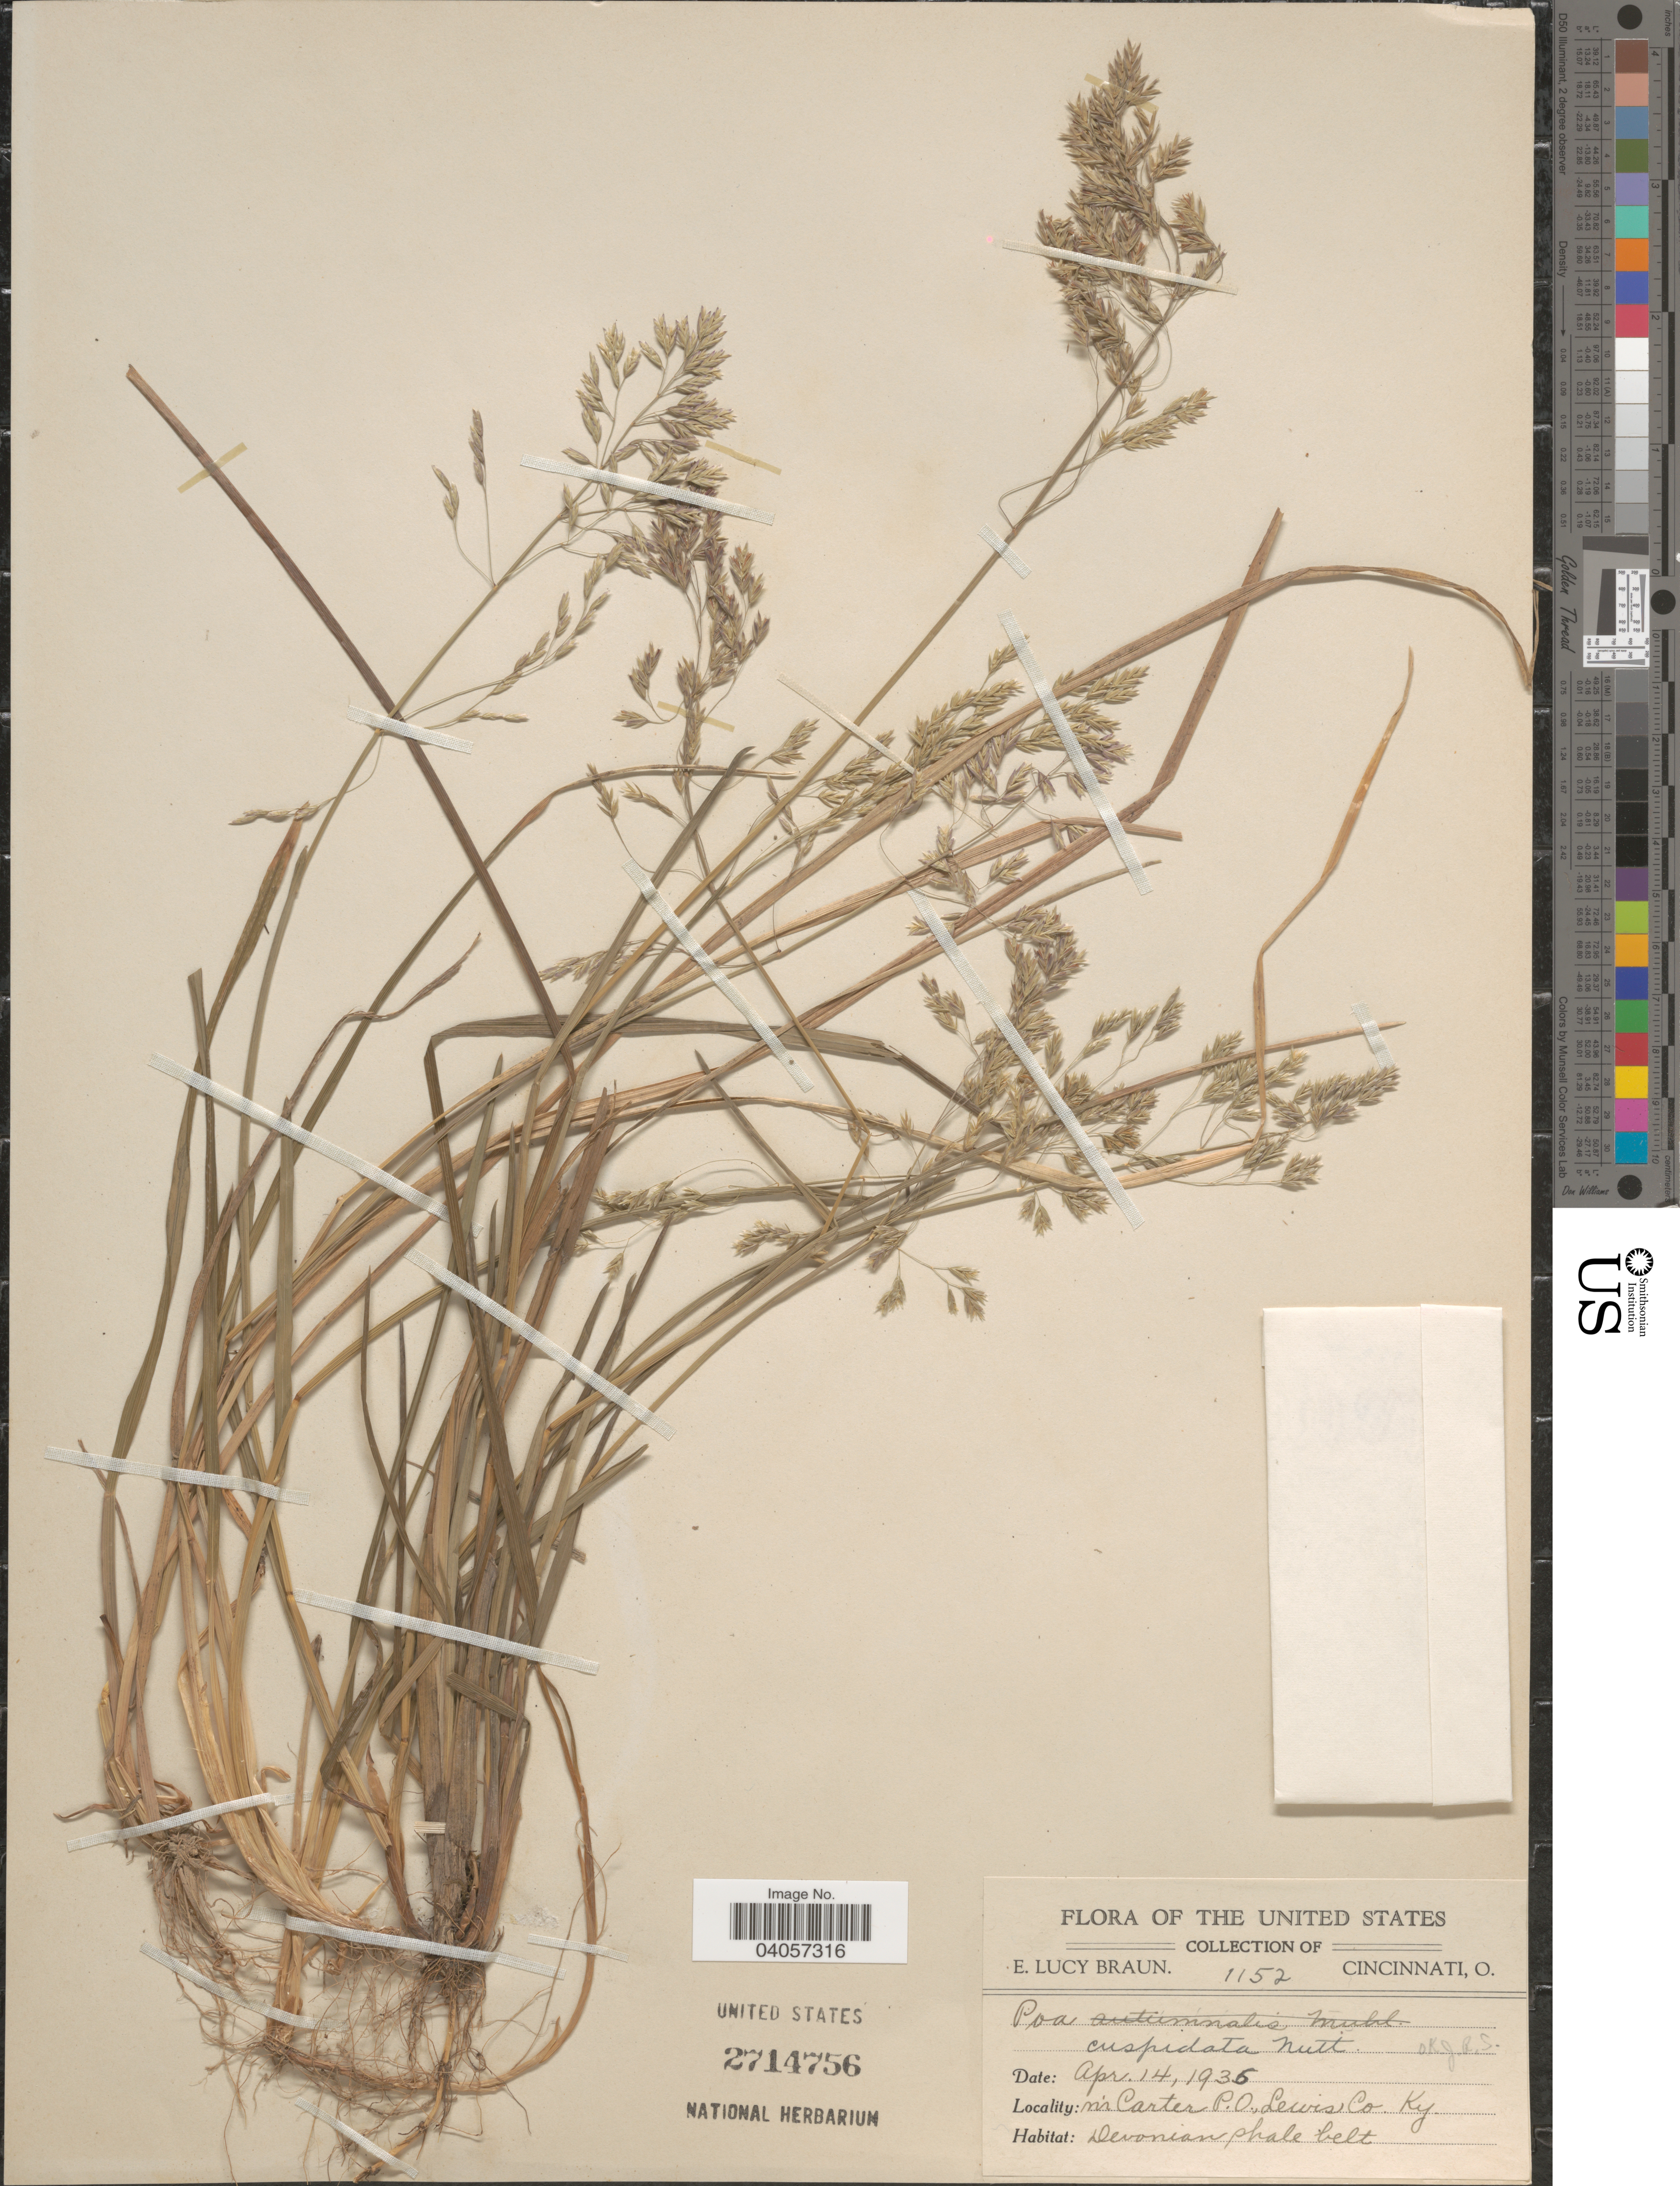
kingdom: Plantae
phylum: Tracheophyta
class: Liliopsida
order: Poales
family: Poaceae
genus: Poa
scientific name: Poa cuspidata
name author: Nutt.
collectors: E. L. Braun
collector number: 1152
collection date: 1935-04-14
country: United States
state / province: Kentucky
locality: Nr Carter P.O., Lewis Co.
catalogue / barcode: US 2714756